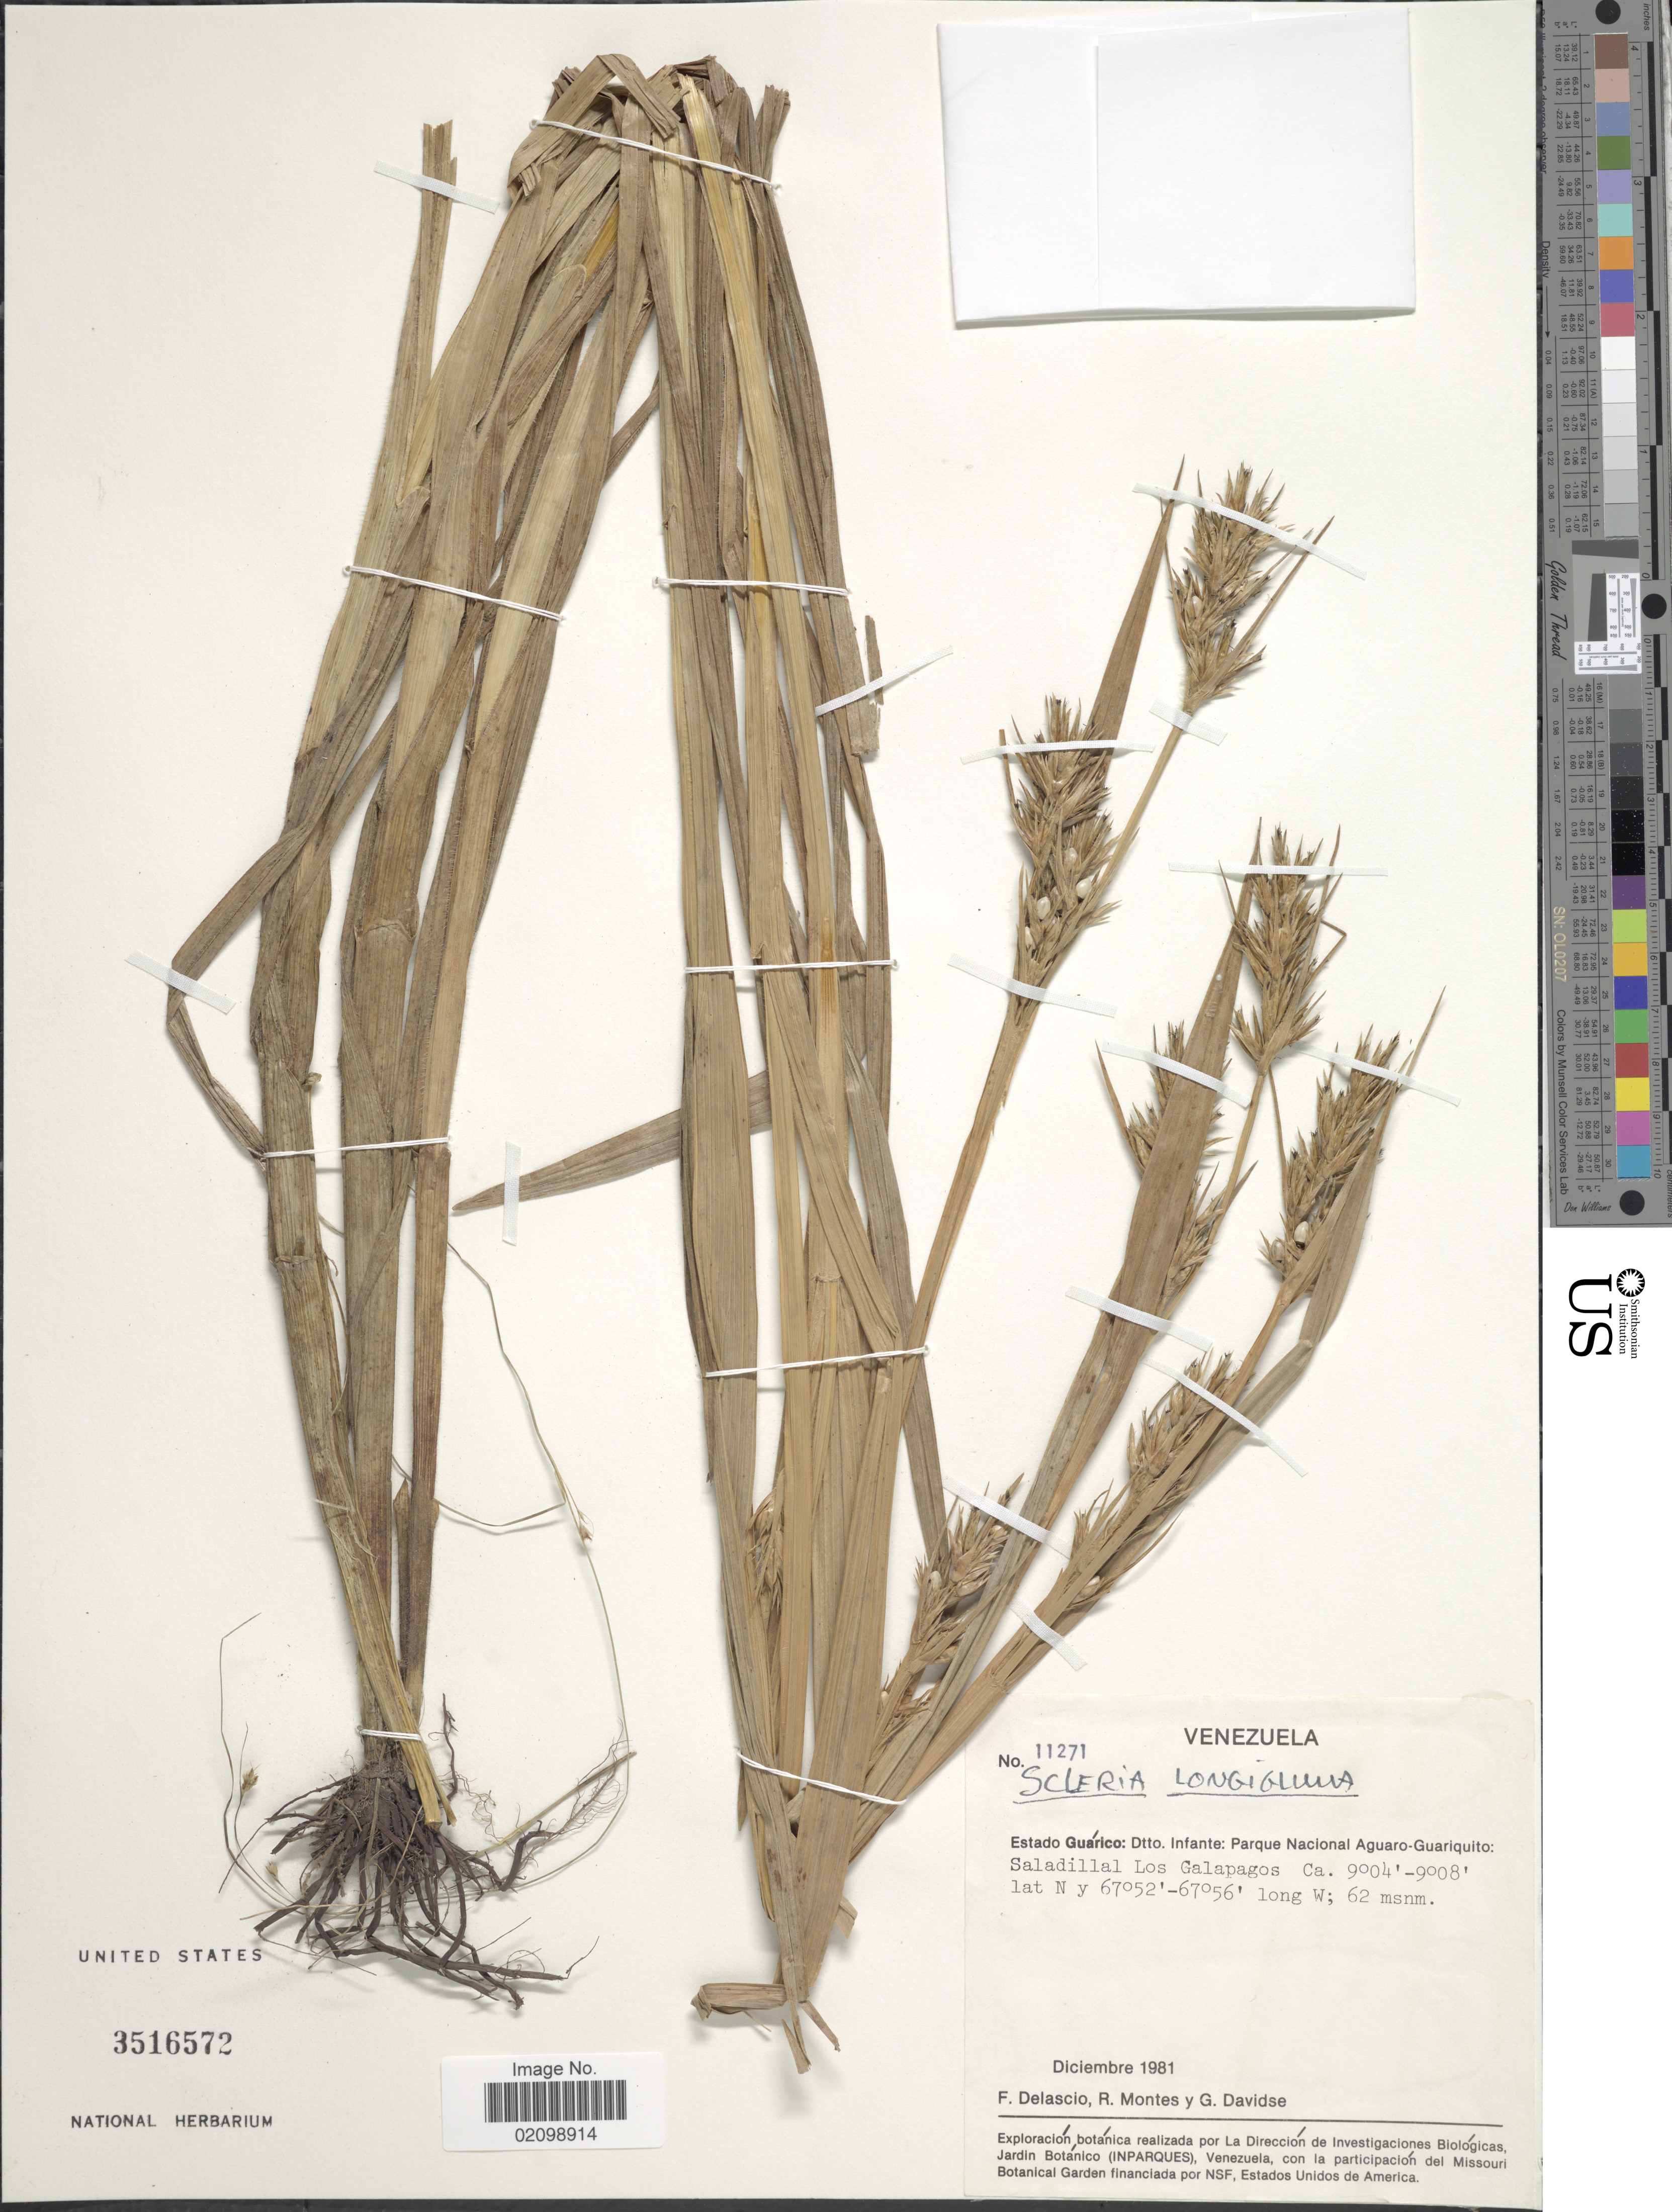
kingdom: Plantae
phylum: Tracheophyta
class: Liliopsida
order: Poales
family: Cyperaceae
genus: Scleria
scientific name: Scleria longigluma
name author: Kük.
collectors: F. Delascho, R. Montes & G. Davidse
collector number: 11271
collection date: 1981-12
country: Venezuela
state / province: Guárico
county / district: Leonardo Infante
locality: Estado Guarico: Dtto. Infante: Parque Nacional Aguaro-Guariquito, Saladillal Los Galapagos.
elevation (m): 62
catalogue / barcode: US 3516572